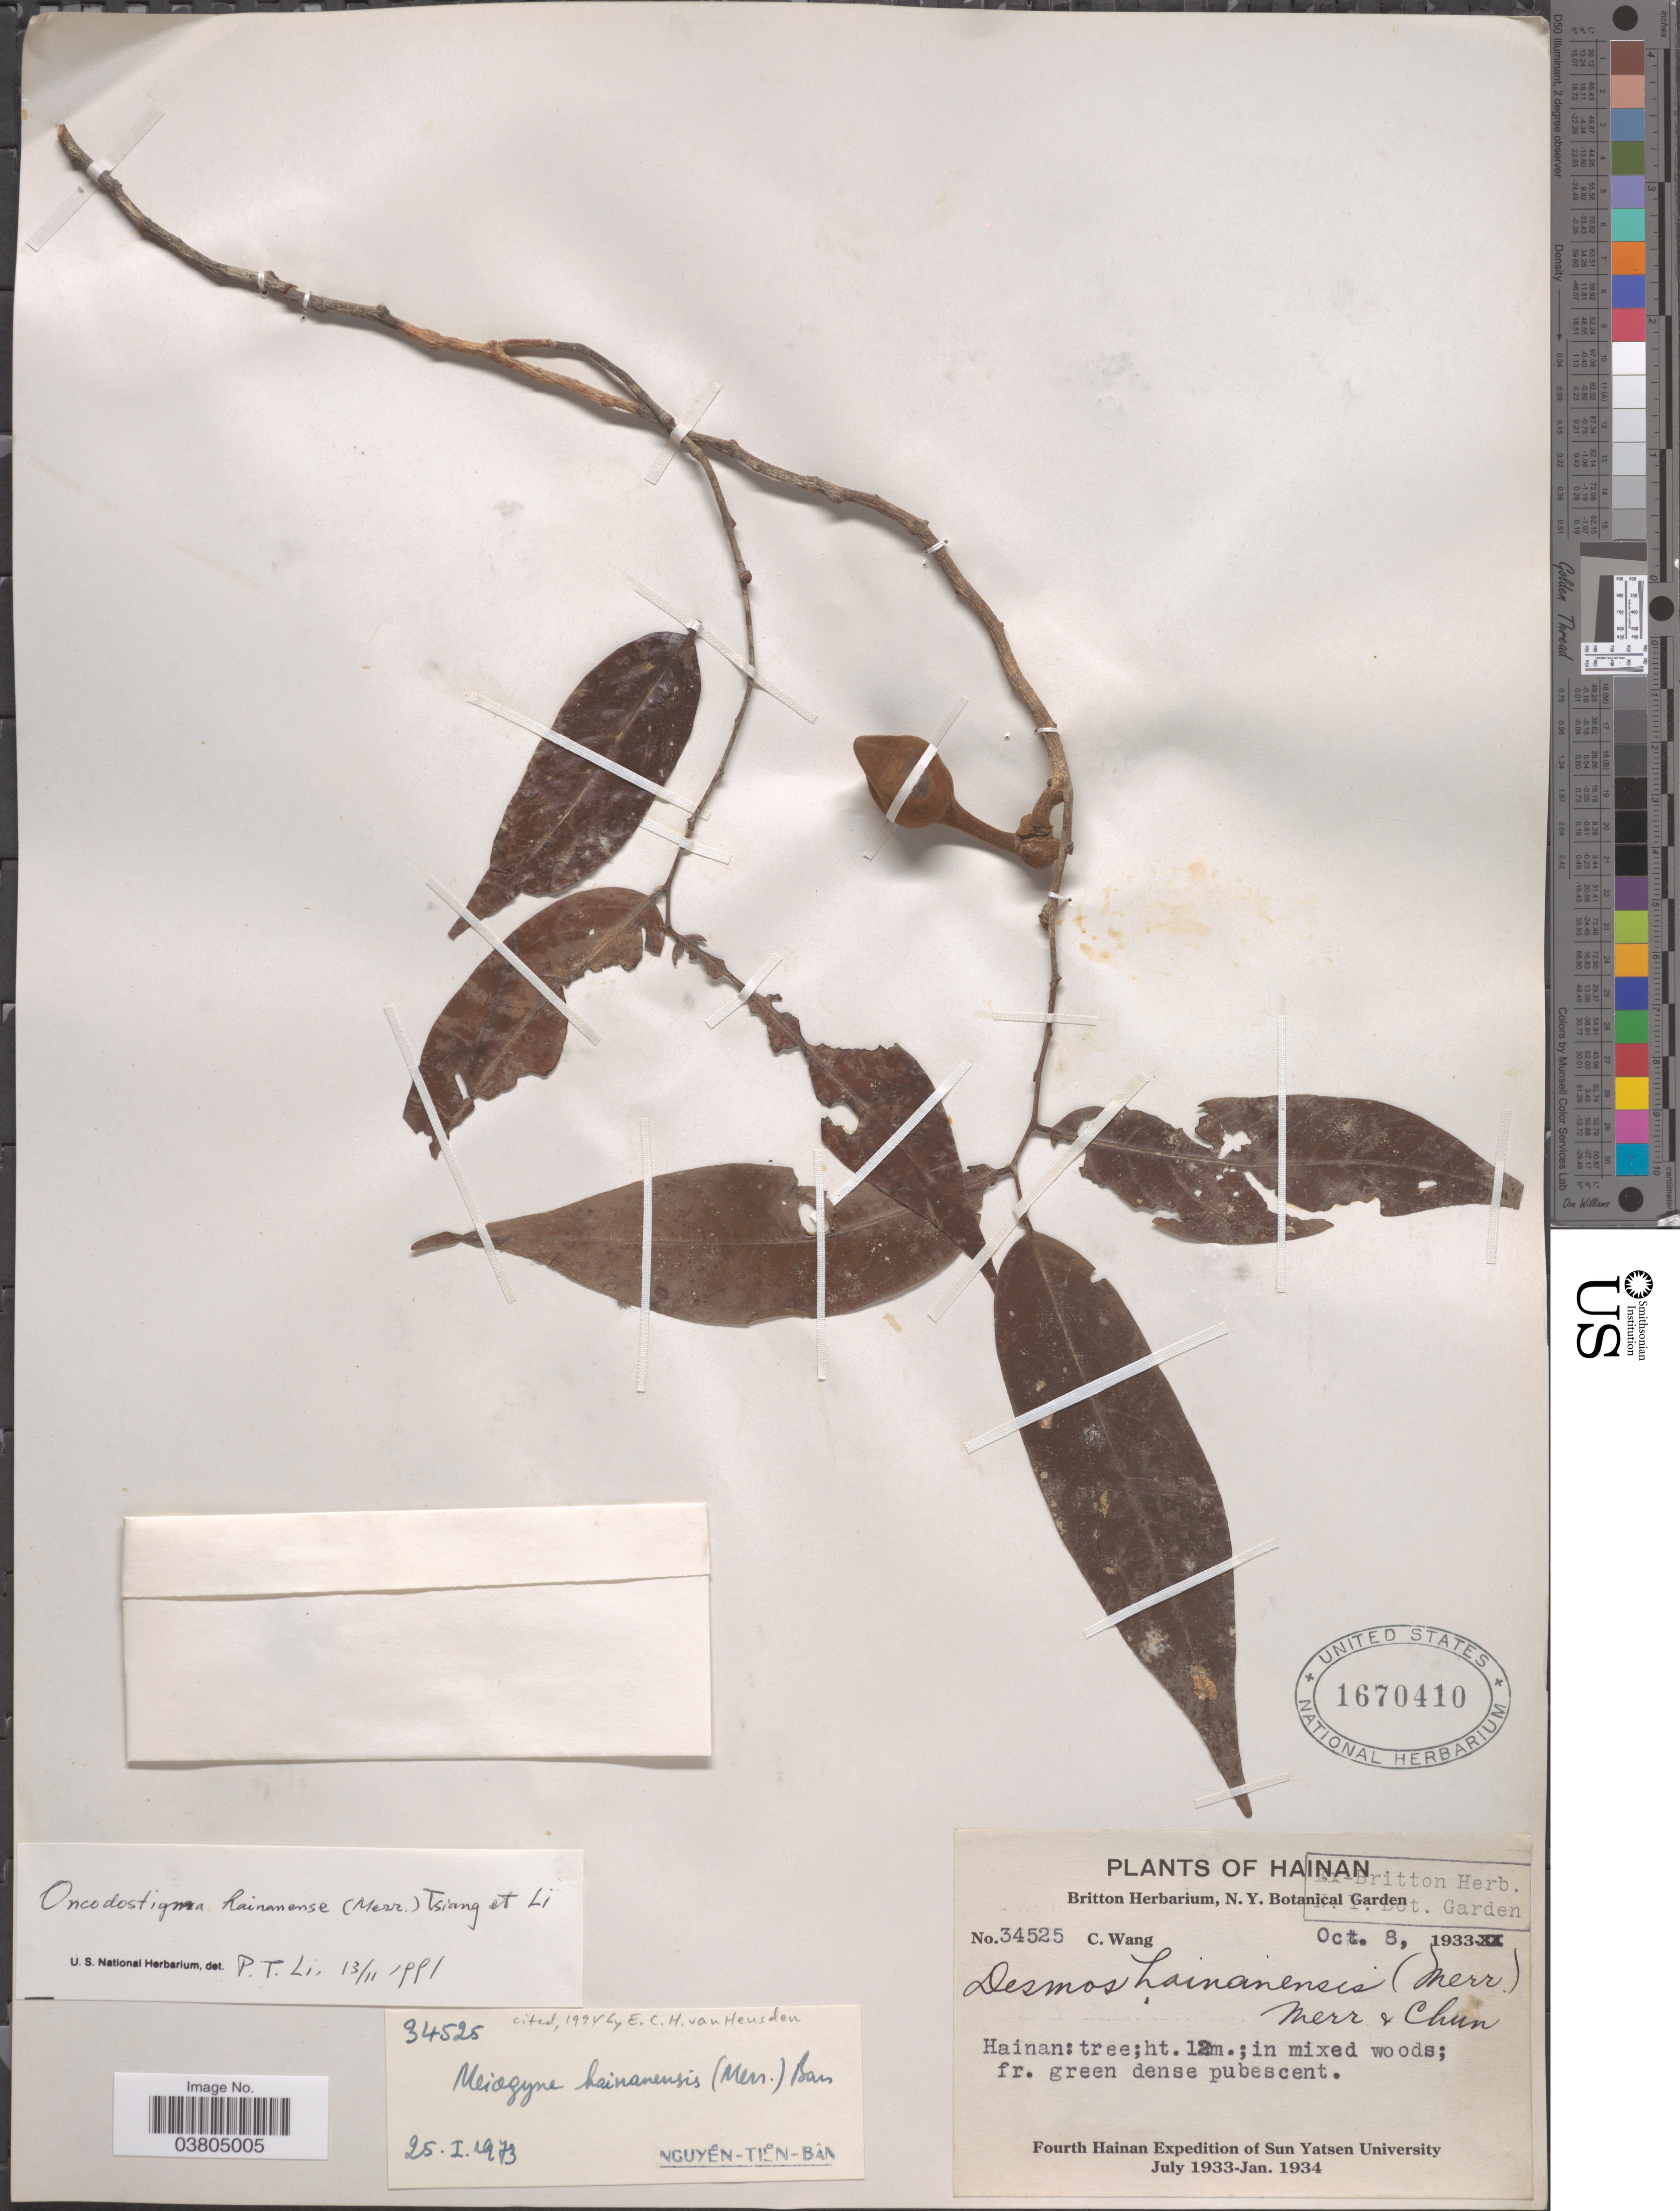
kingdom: Plantae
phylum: Tracheophyta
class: Magnoliopsida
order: Magnoliales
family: Annonaceae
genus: Meiogyne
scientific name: Meiogyne hainanensis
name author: (Merr.) Bân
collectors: C. Wang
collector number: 34525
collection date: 1933-10-08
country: China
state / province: Hainan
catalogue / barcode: US 1670410